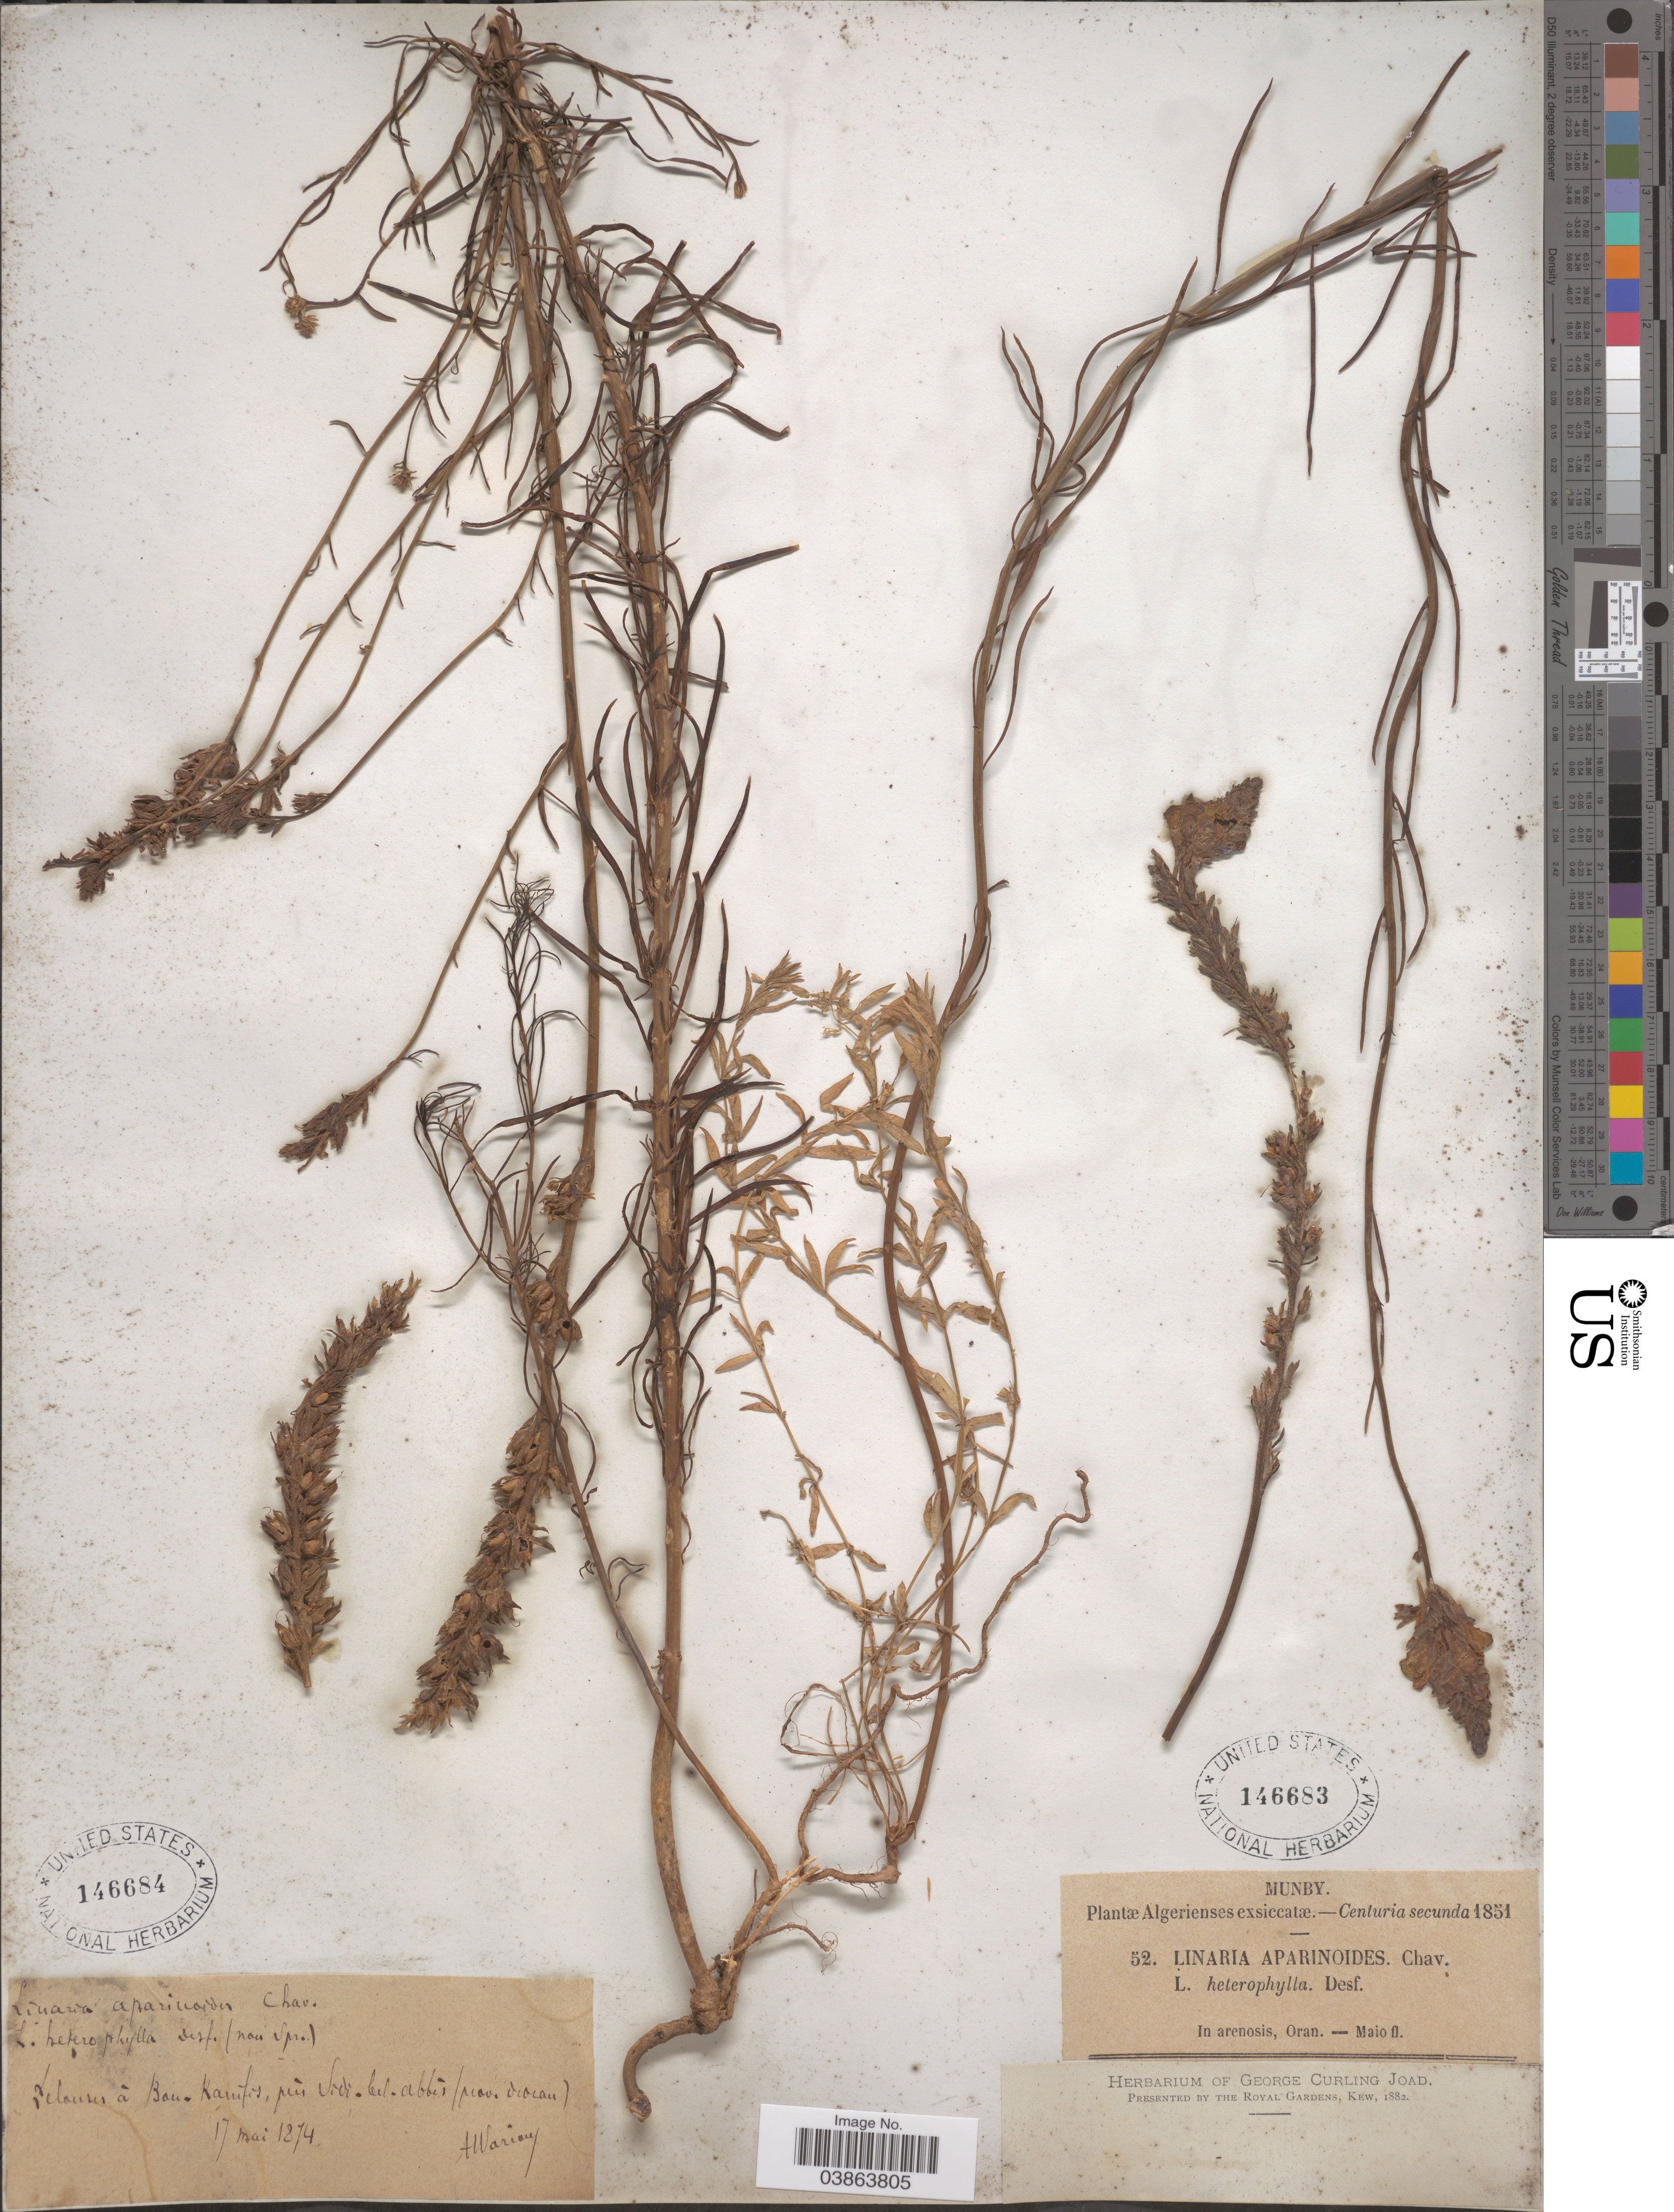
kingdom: Plantae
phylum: Tracheophyta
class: Magnoliopsida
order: Lamiales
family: Plantaginaceae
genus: Linaria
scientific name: Linaria aparinoides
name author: F. Dietr.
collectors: Munby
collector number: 52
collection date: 1851-05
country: Algeria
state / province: Oran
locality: In arenosis, Oran.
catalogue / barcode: US 146683